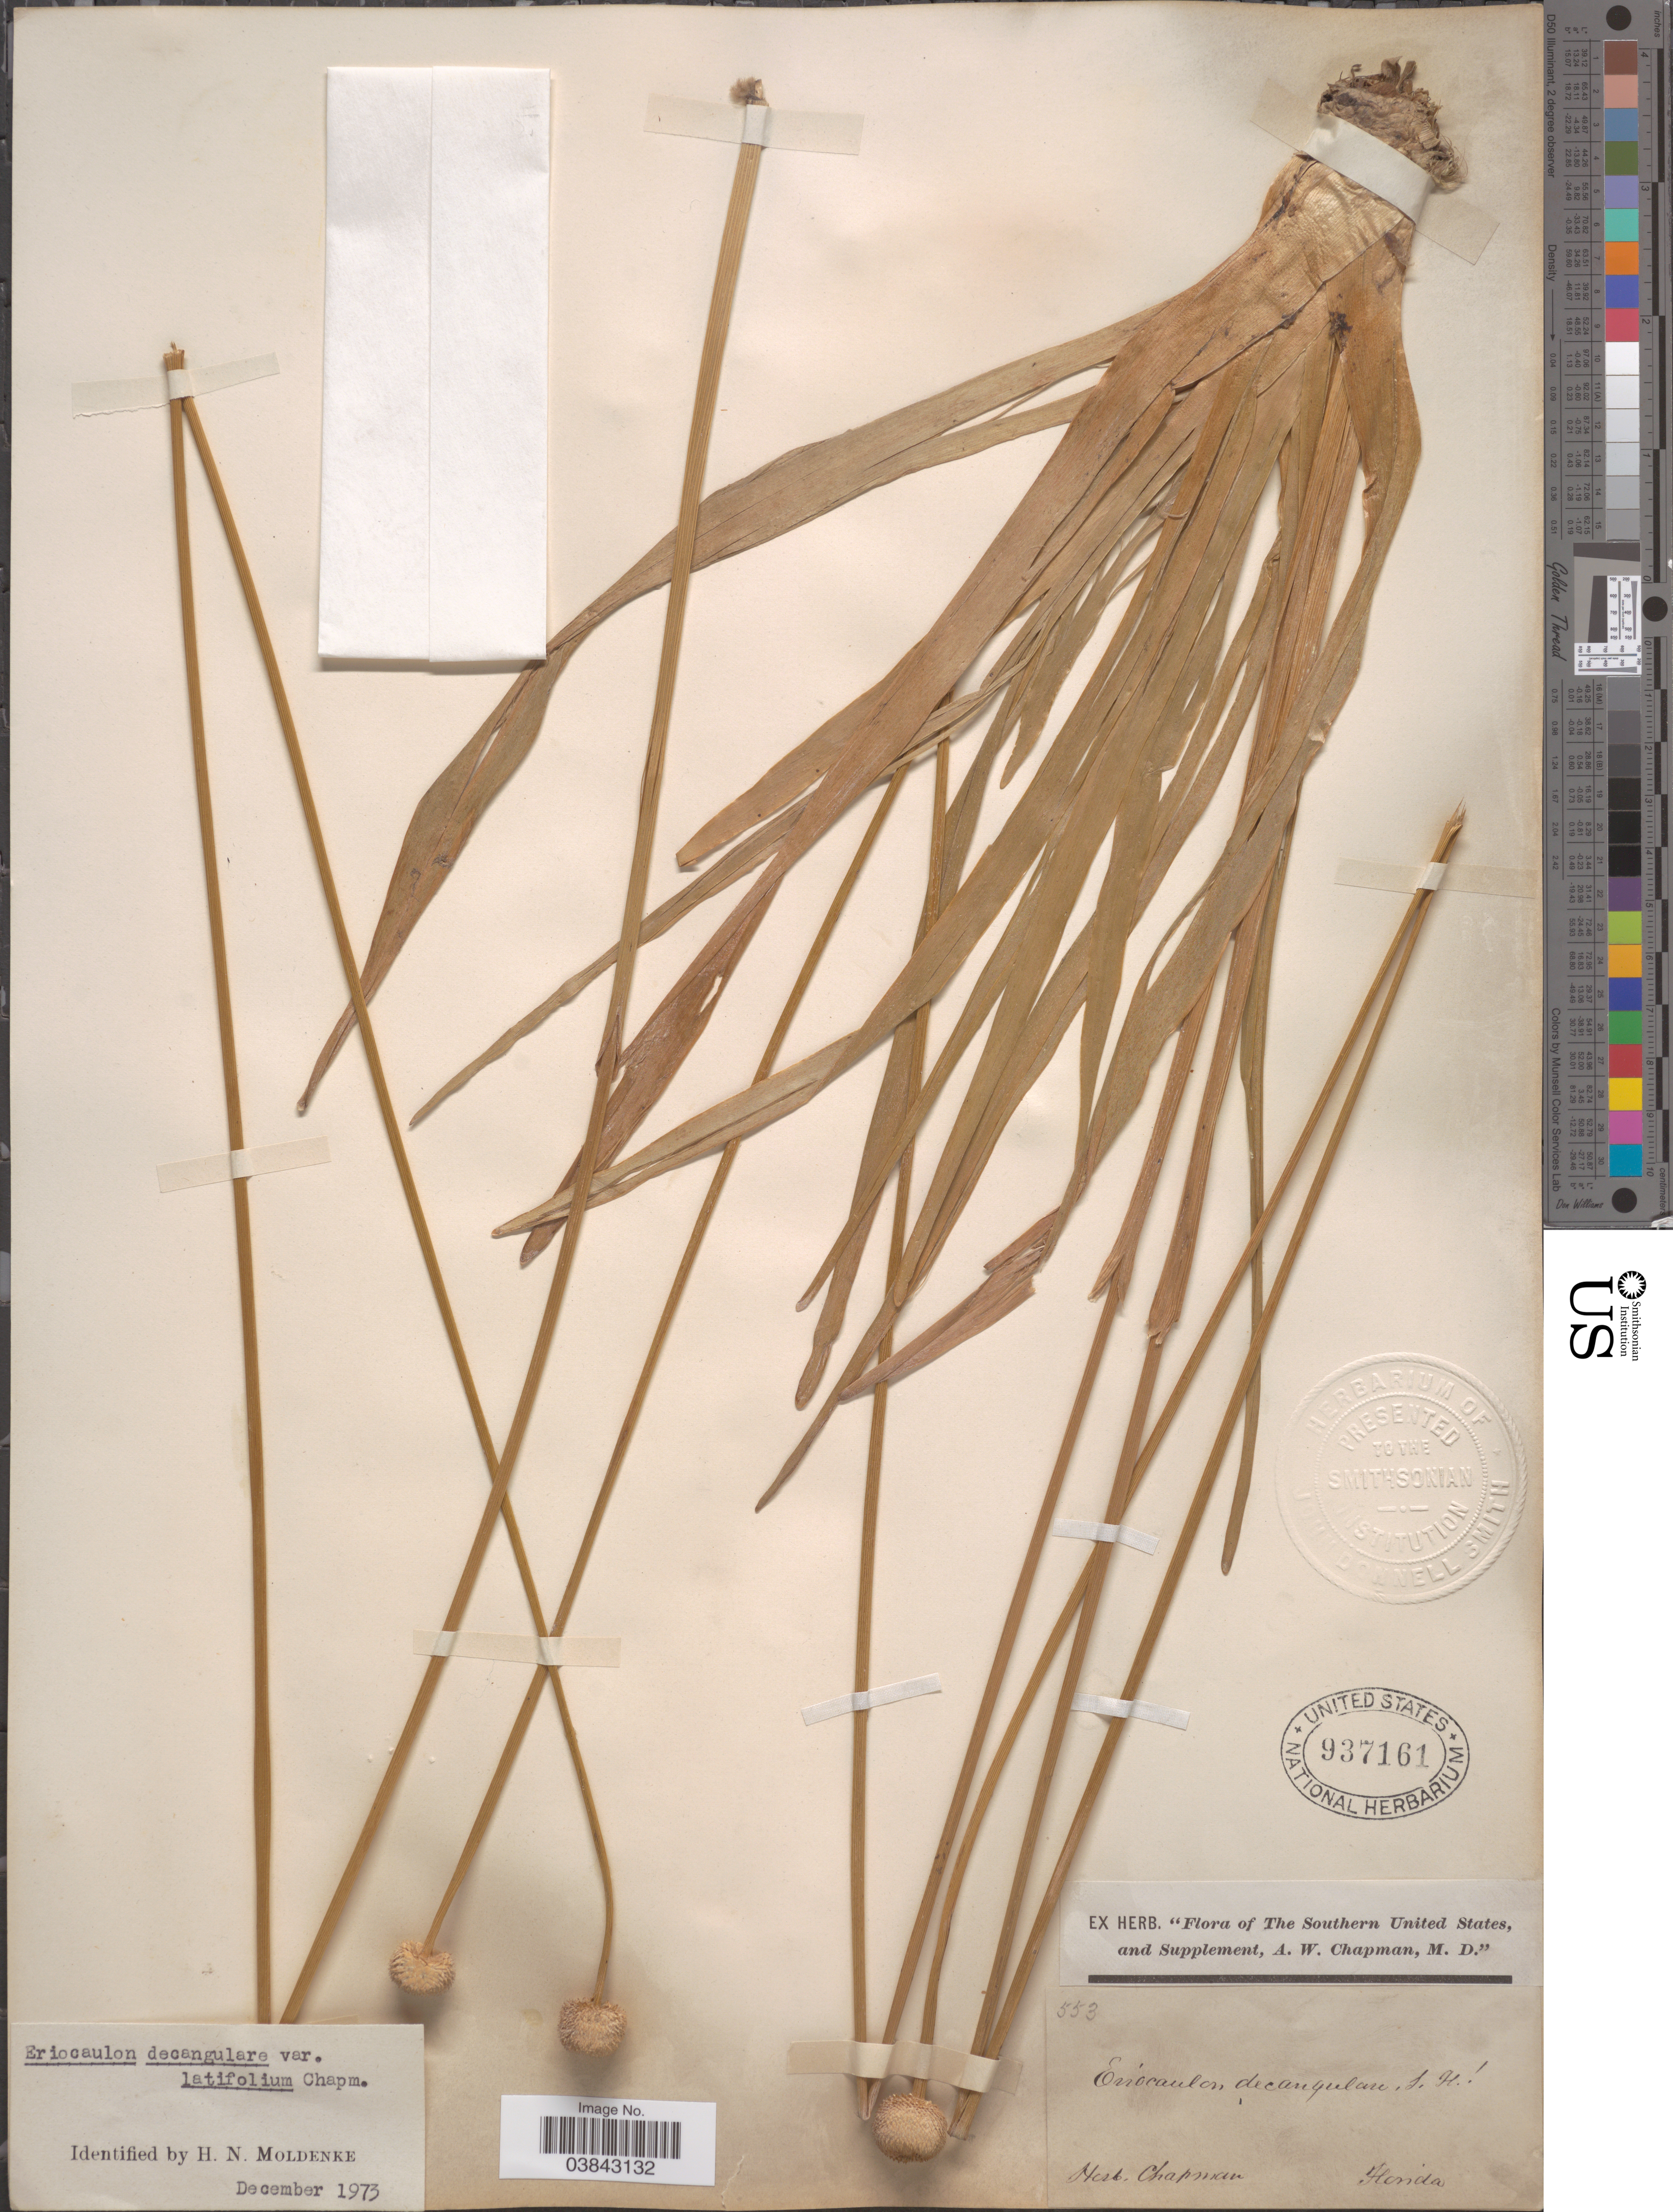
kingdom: Plantae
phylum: Tracheophyta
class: Liliopsida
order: Poales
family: Eriocaulaceae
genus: Eriocaulon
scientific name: Eriocaulon decangulare var. latifolium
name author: Chapm. ex Moldenke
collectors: ex herb. A.W. Chapman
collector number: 553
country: United States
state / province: Florida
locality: The Southern United States.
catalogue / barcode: US 937161